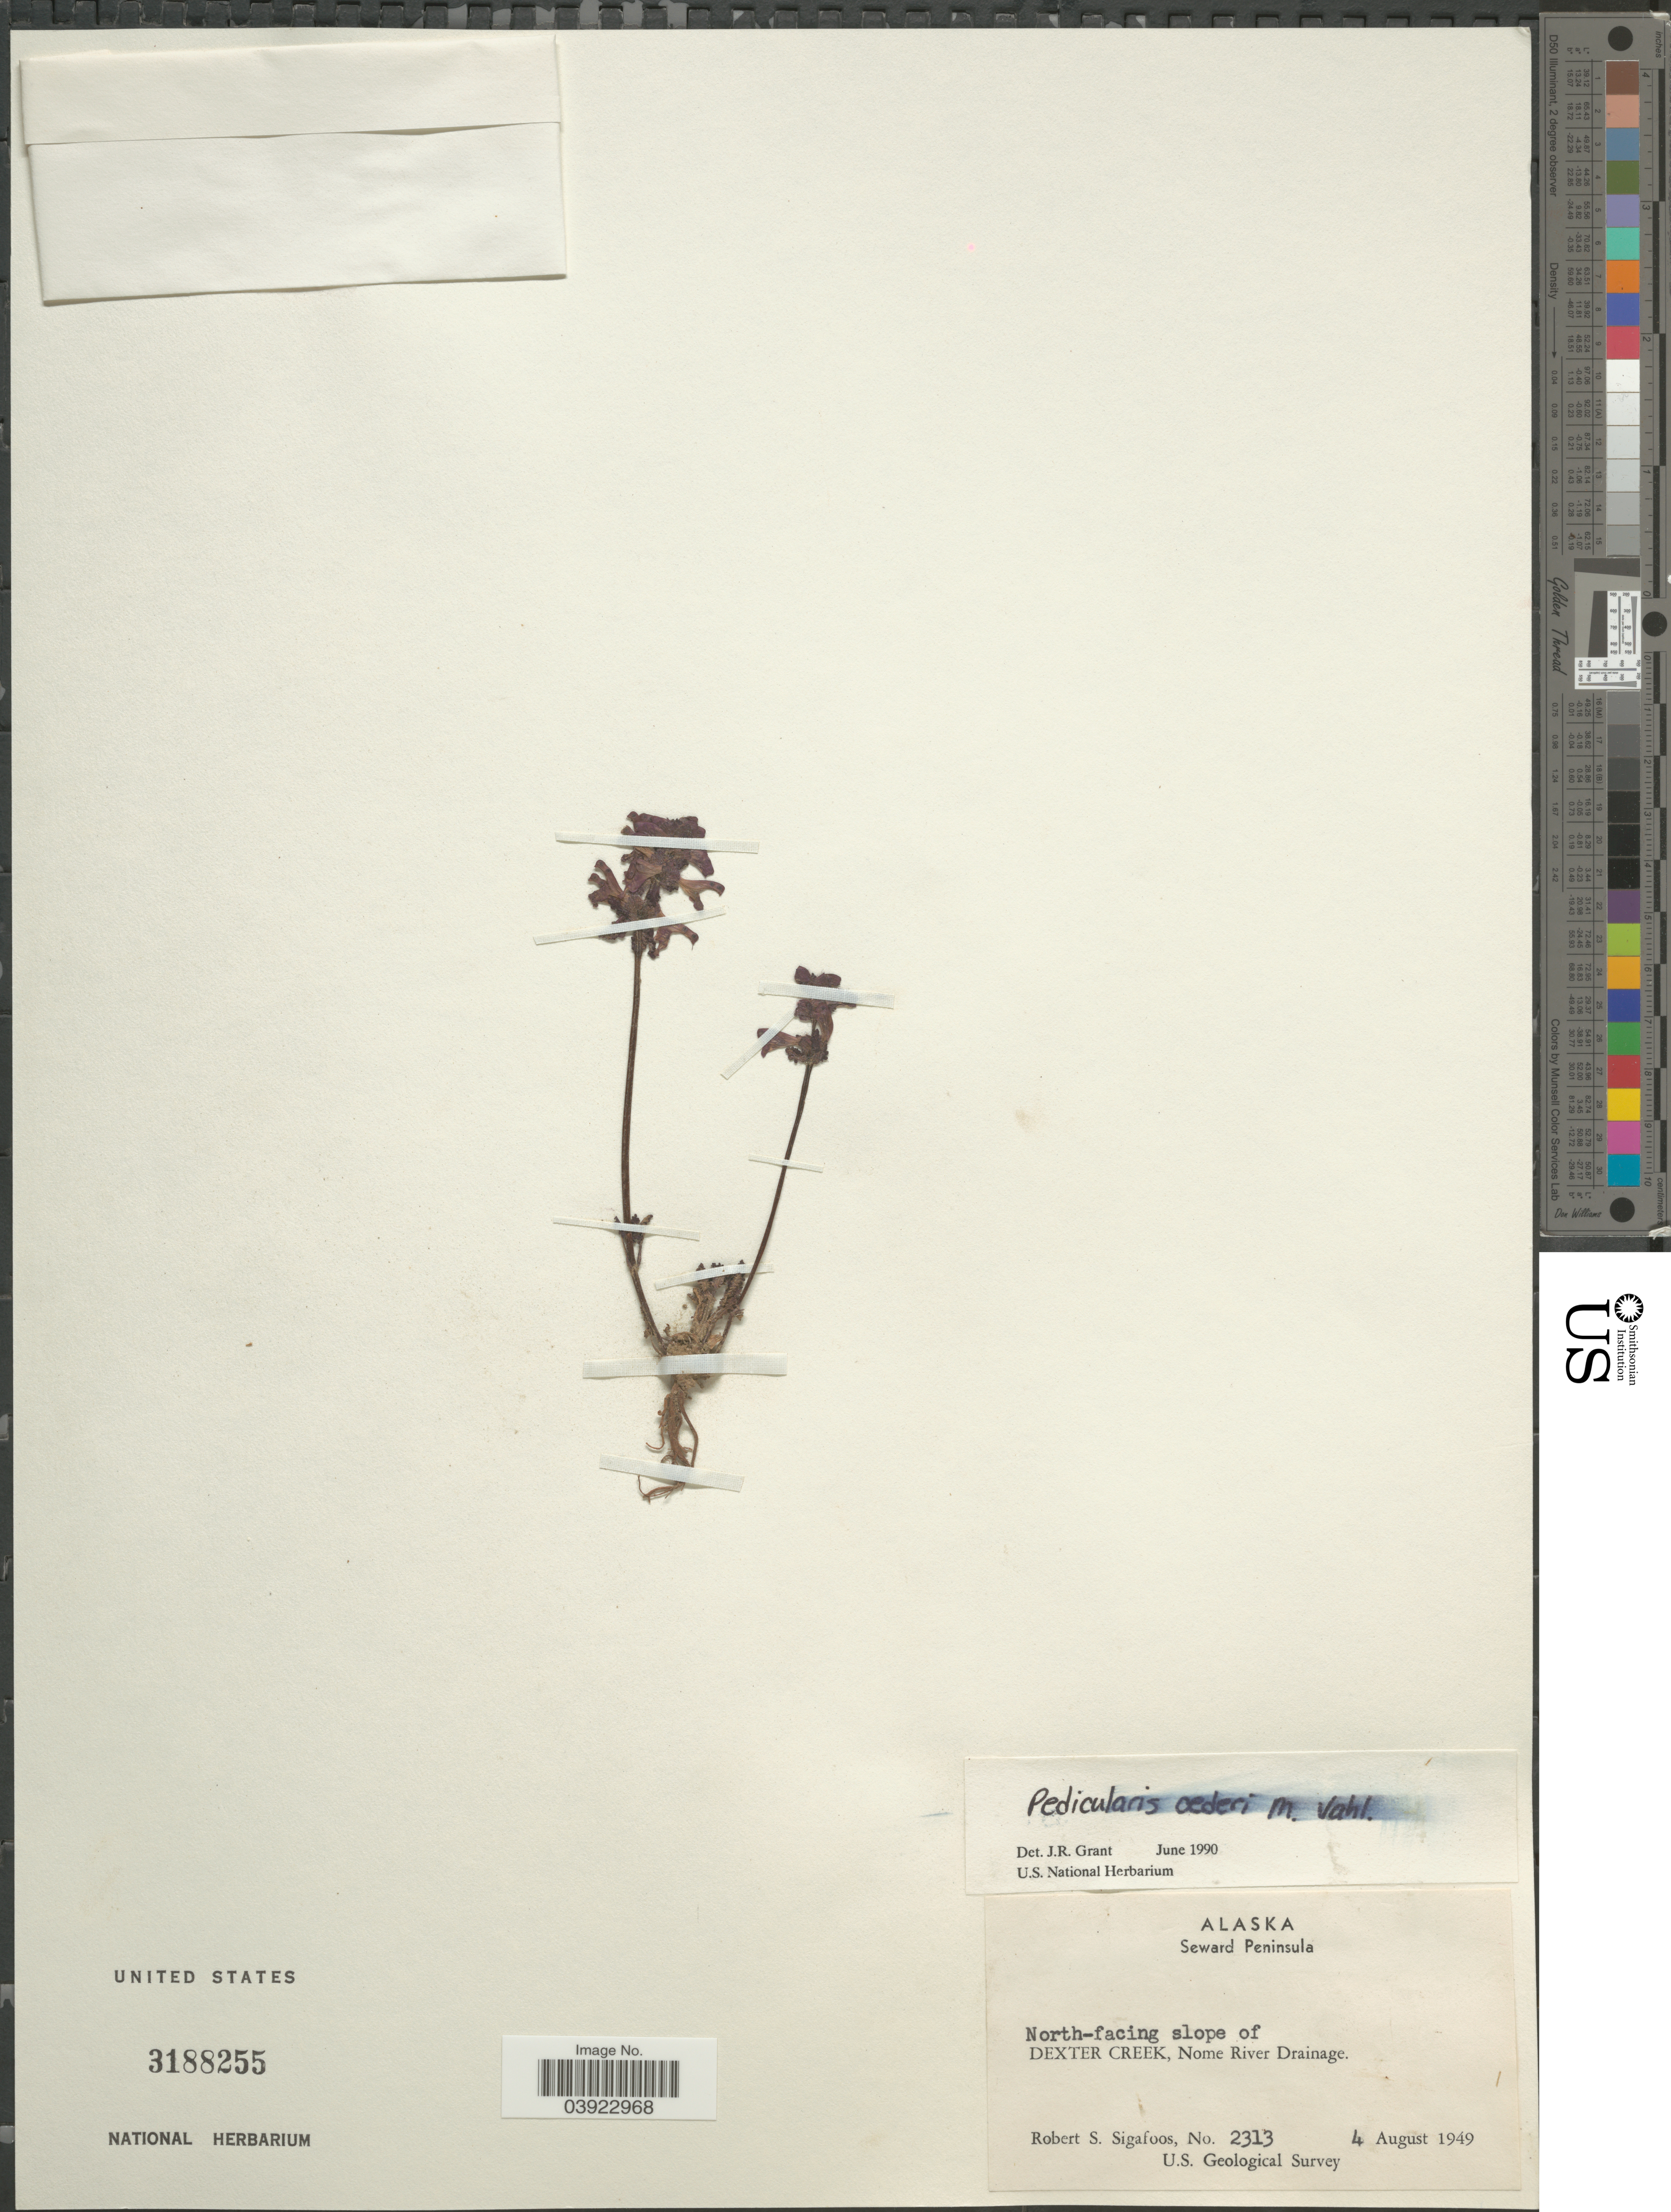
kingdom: Plantae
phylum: Tracheophyta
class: Magnoliopsida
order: Lamiales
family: Orobanchaceae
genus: Pedicularis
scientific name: Pedicularis oederi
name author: Vahl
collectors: R. Sigafoos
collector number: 2313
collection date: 1949-08-04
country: United States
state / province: Alaska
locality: Seward Peninsula. North-facing slope of Dexter Creek, Nome River Drainage.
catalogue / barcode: US 3188255